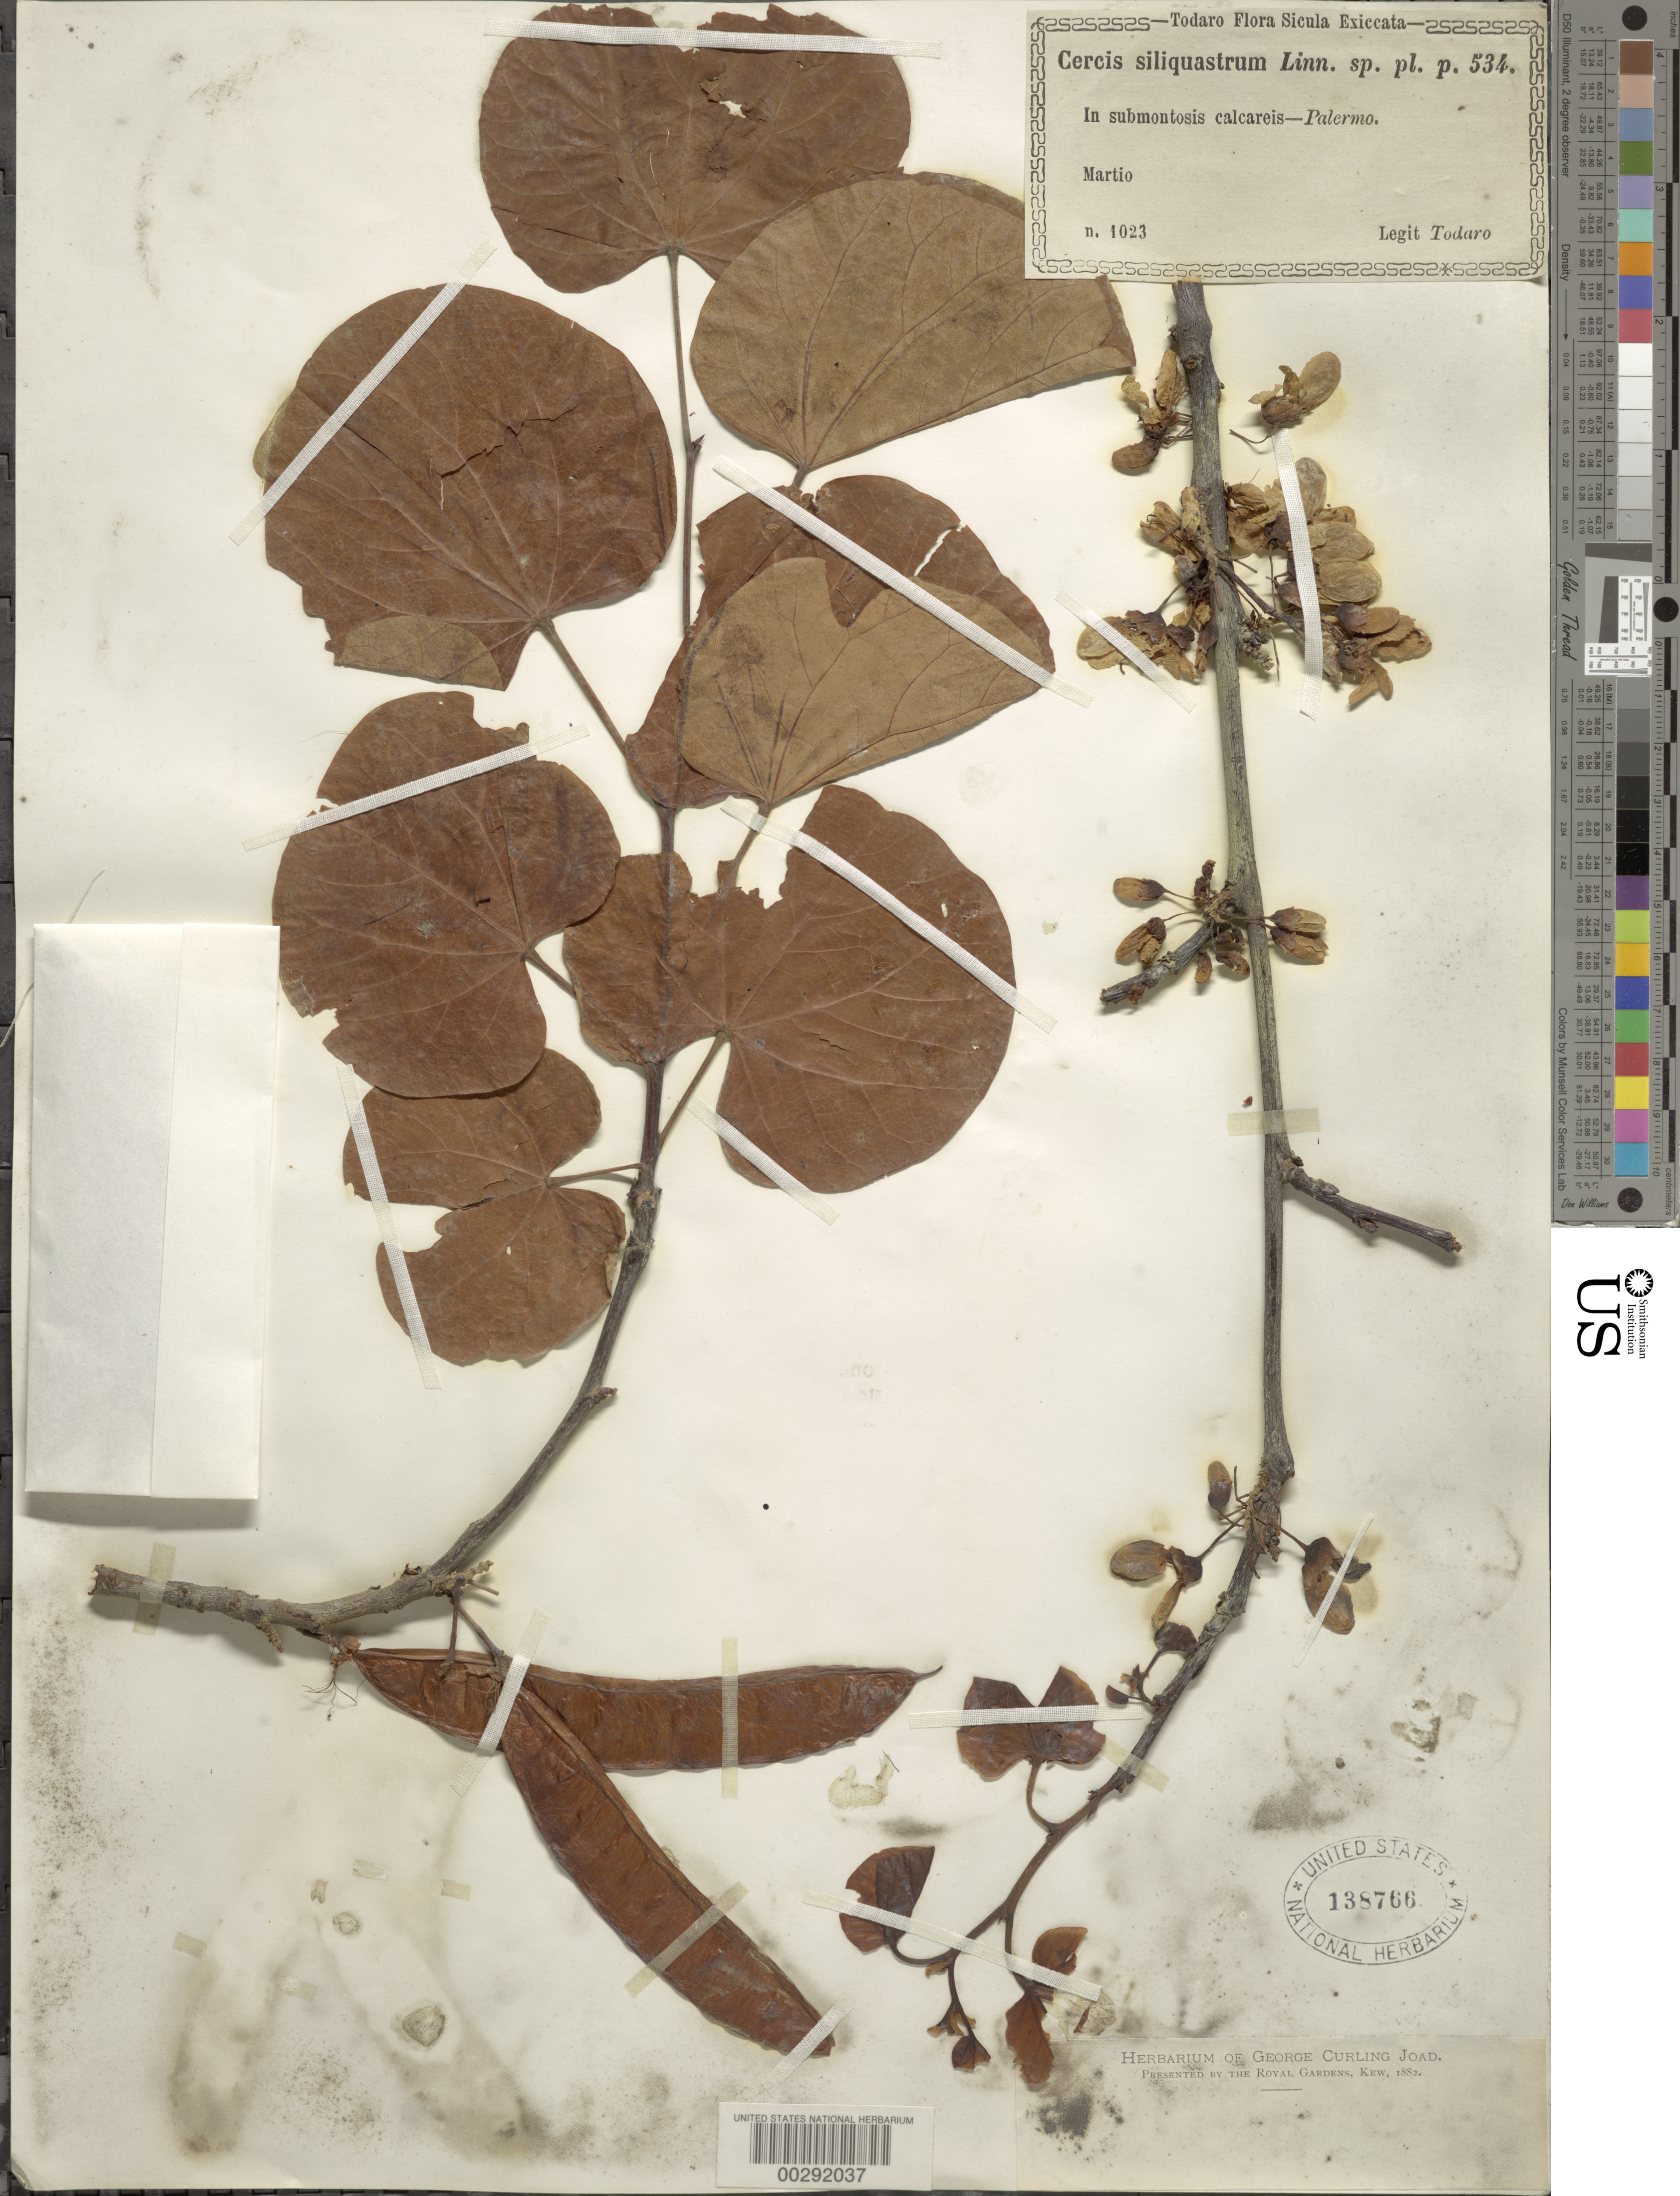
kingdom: Plantae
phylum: Tracheophyta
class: Magnoliopsida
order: Fabales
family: Fabaceae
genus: Cercis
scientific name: Cercis siliquastrum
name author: L.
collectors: A. Todaro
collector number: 1023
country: Italy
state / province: Siciliana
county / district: Palermo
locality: Martio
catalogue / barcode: US 138766